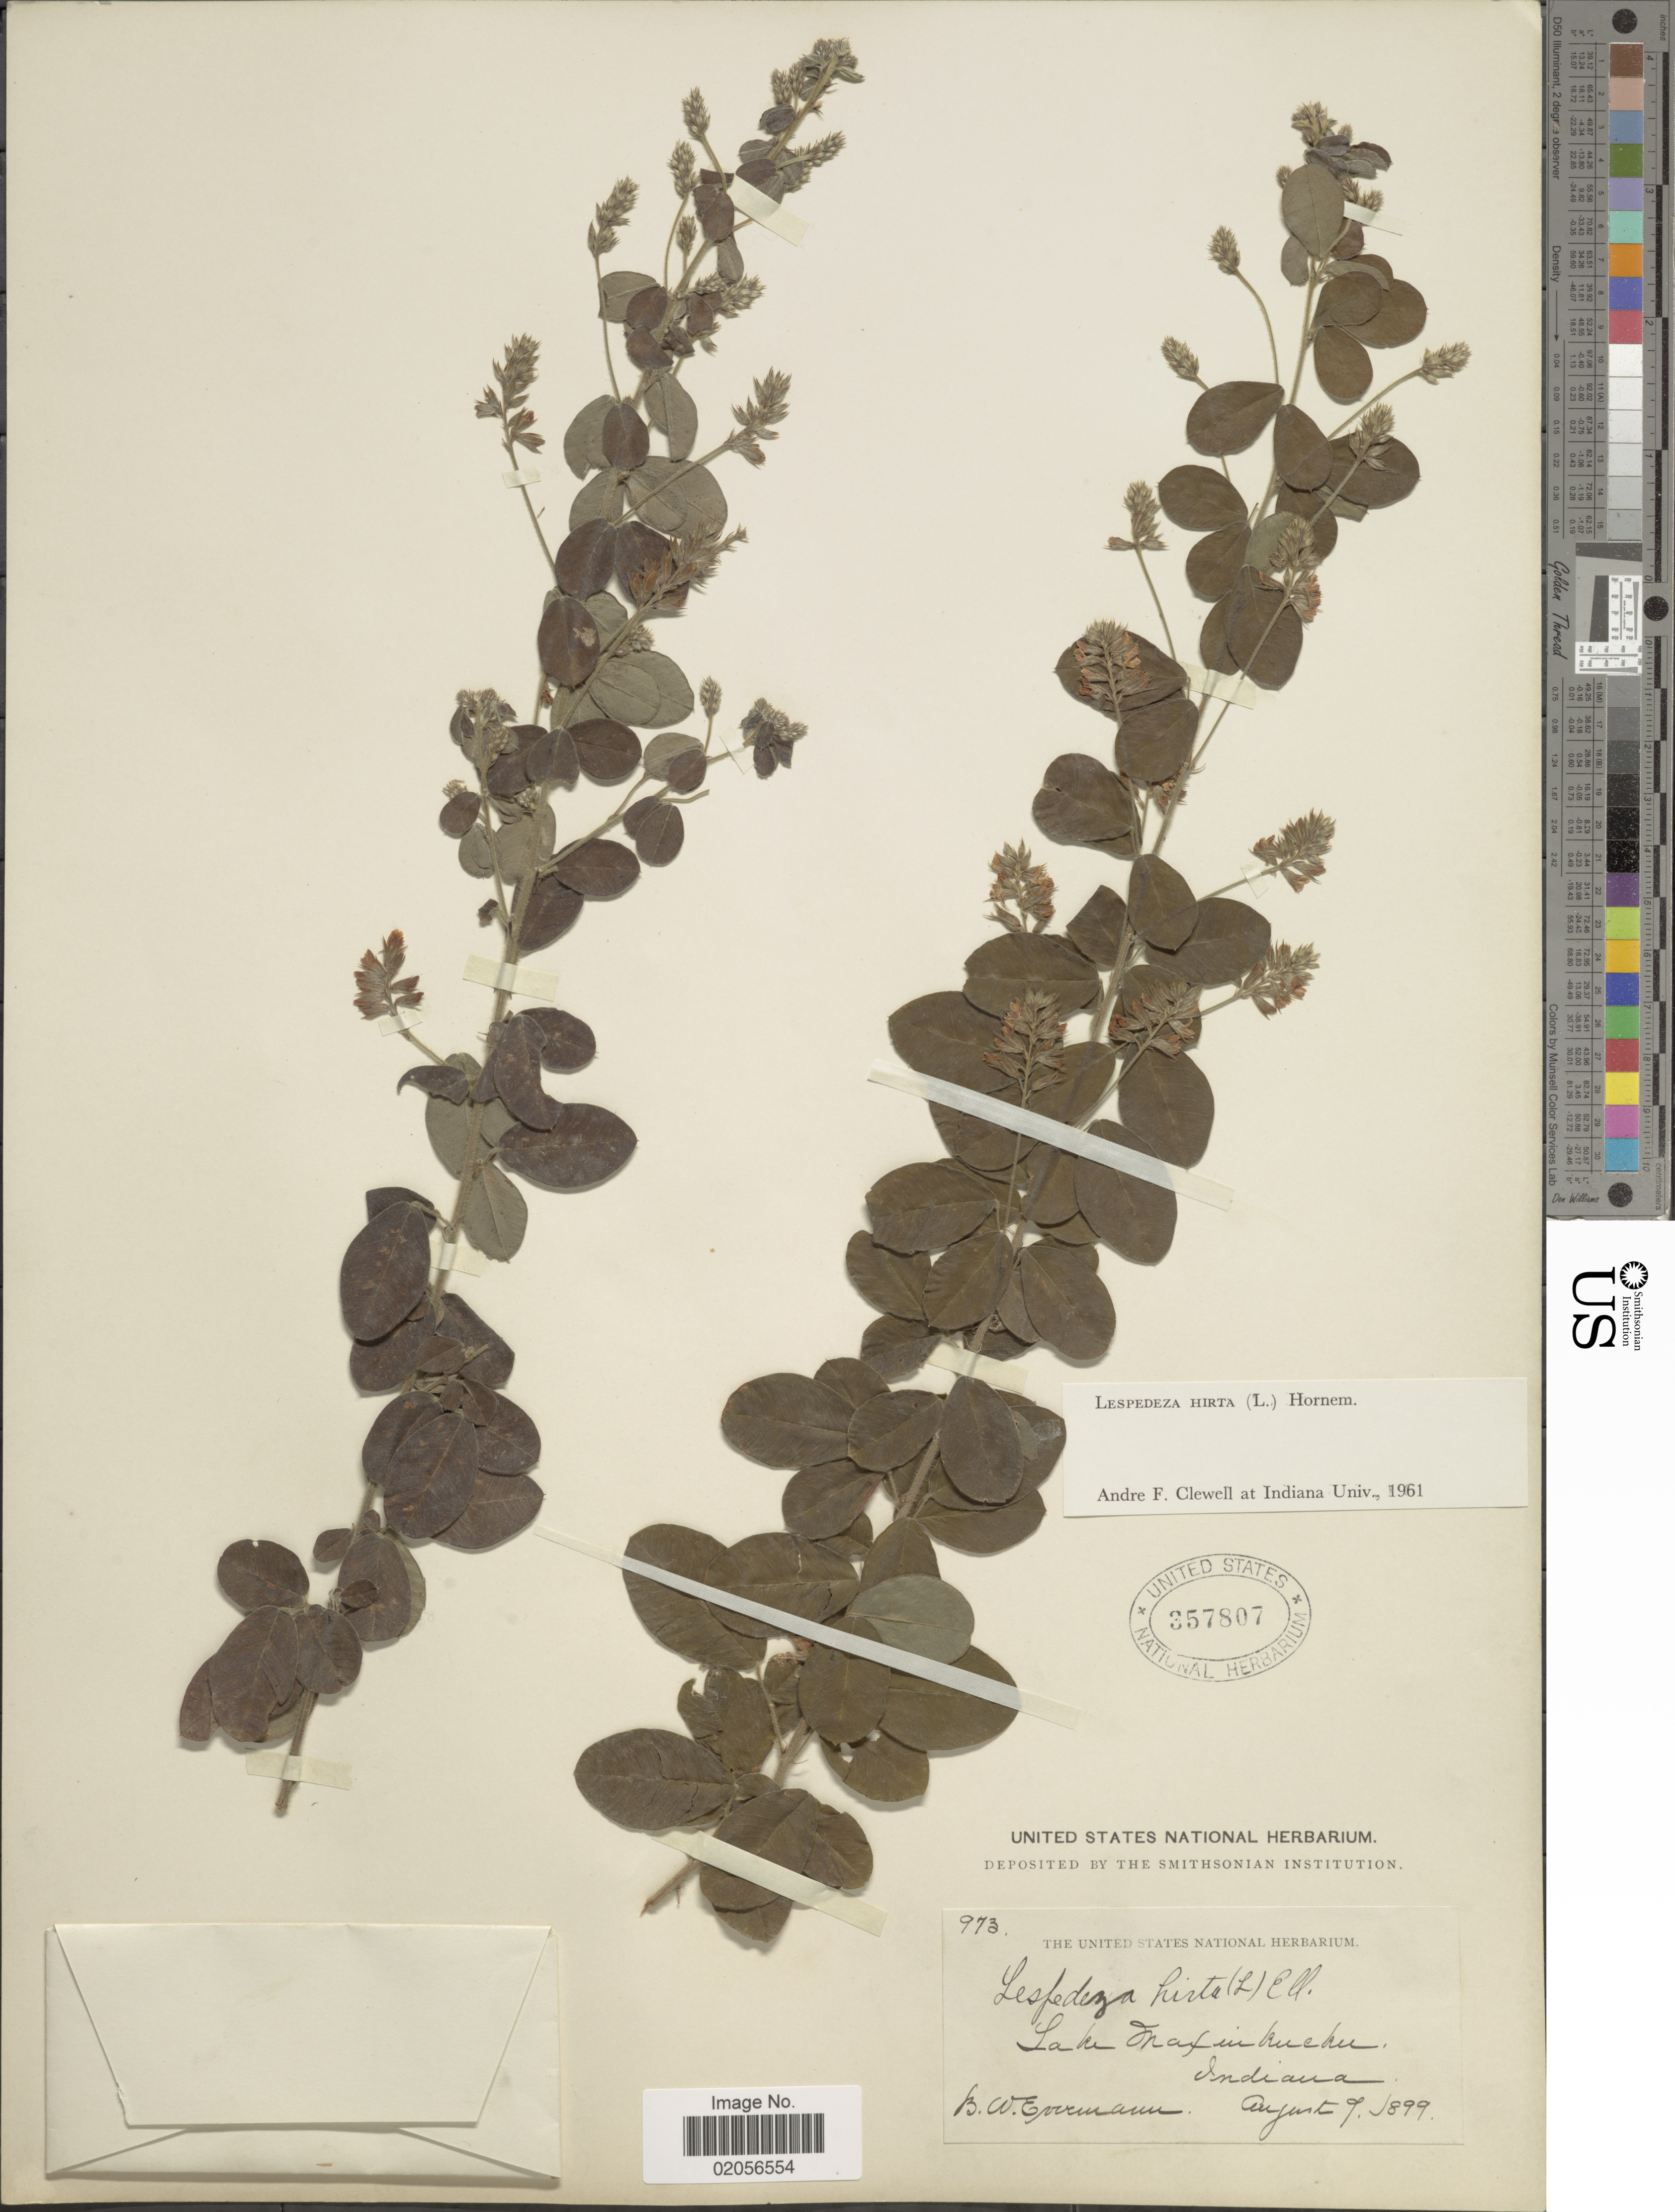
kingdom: Plantae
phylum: Tracheophyta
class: Magnoliopsida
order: Fabales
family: Fabaceae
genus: Lespedeza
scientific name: Lespedeza hirta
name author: (L.) Hornem.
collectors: B. W. Evermann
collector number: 973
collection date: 1899-08-09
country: United States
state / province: Indiana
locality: Lake Maxinkuckee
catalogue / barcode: US 357807